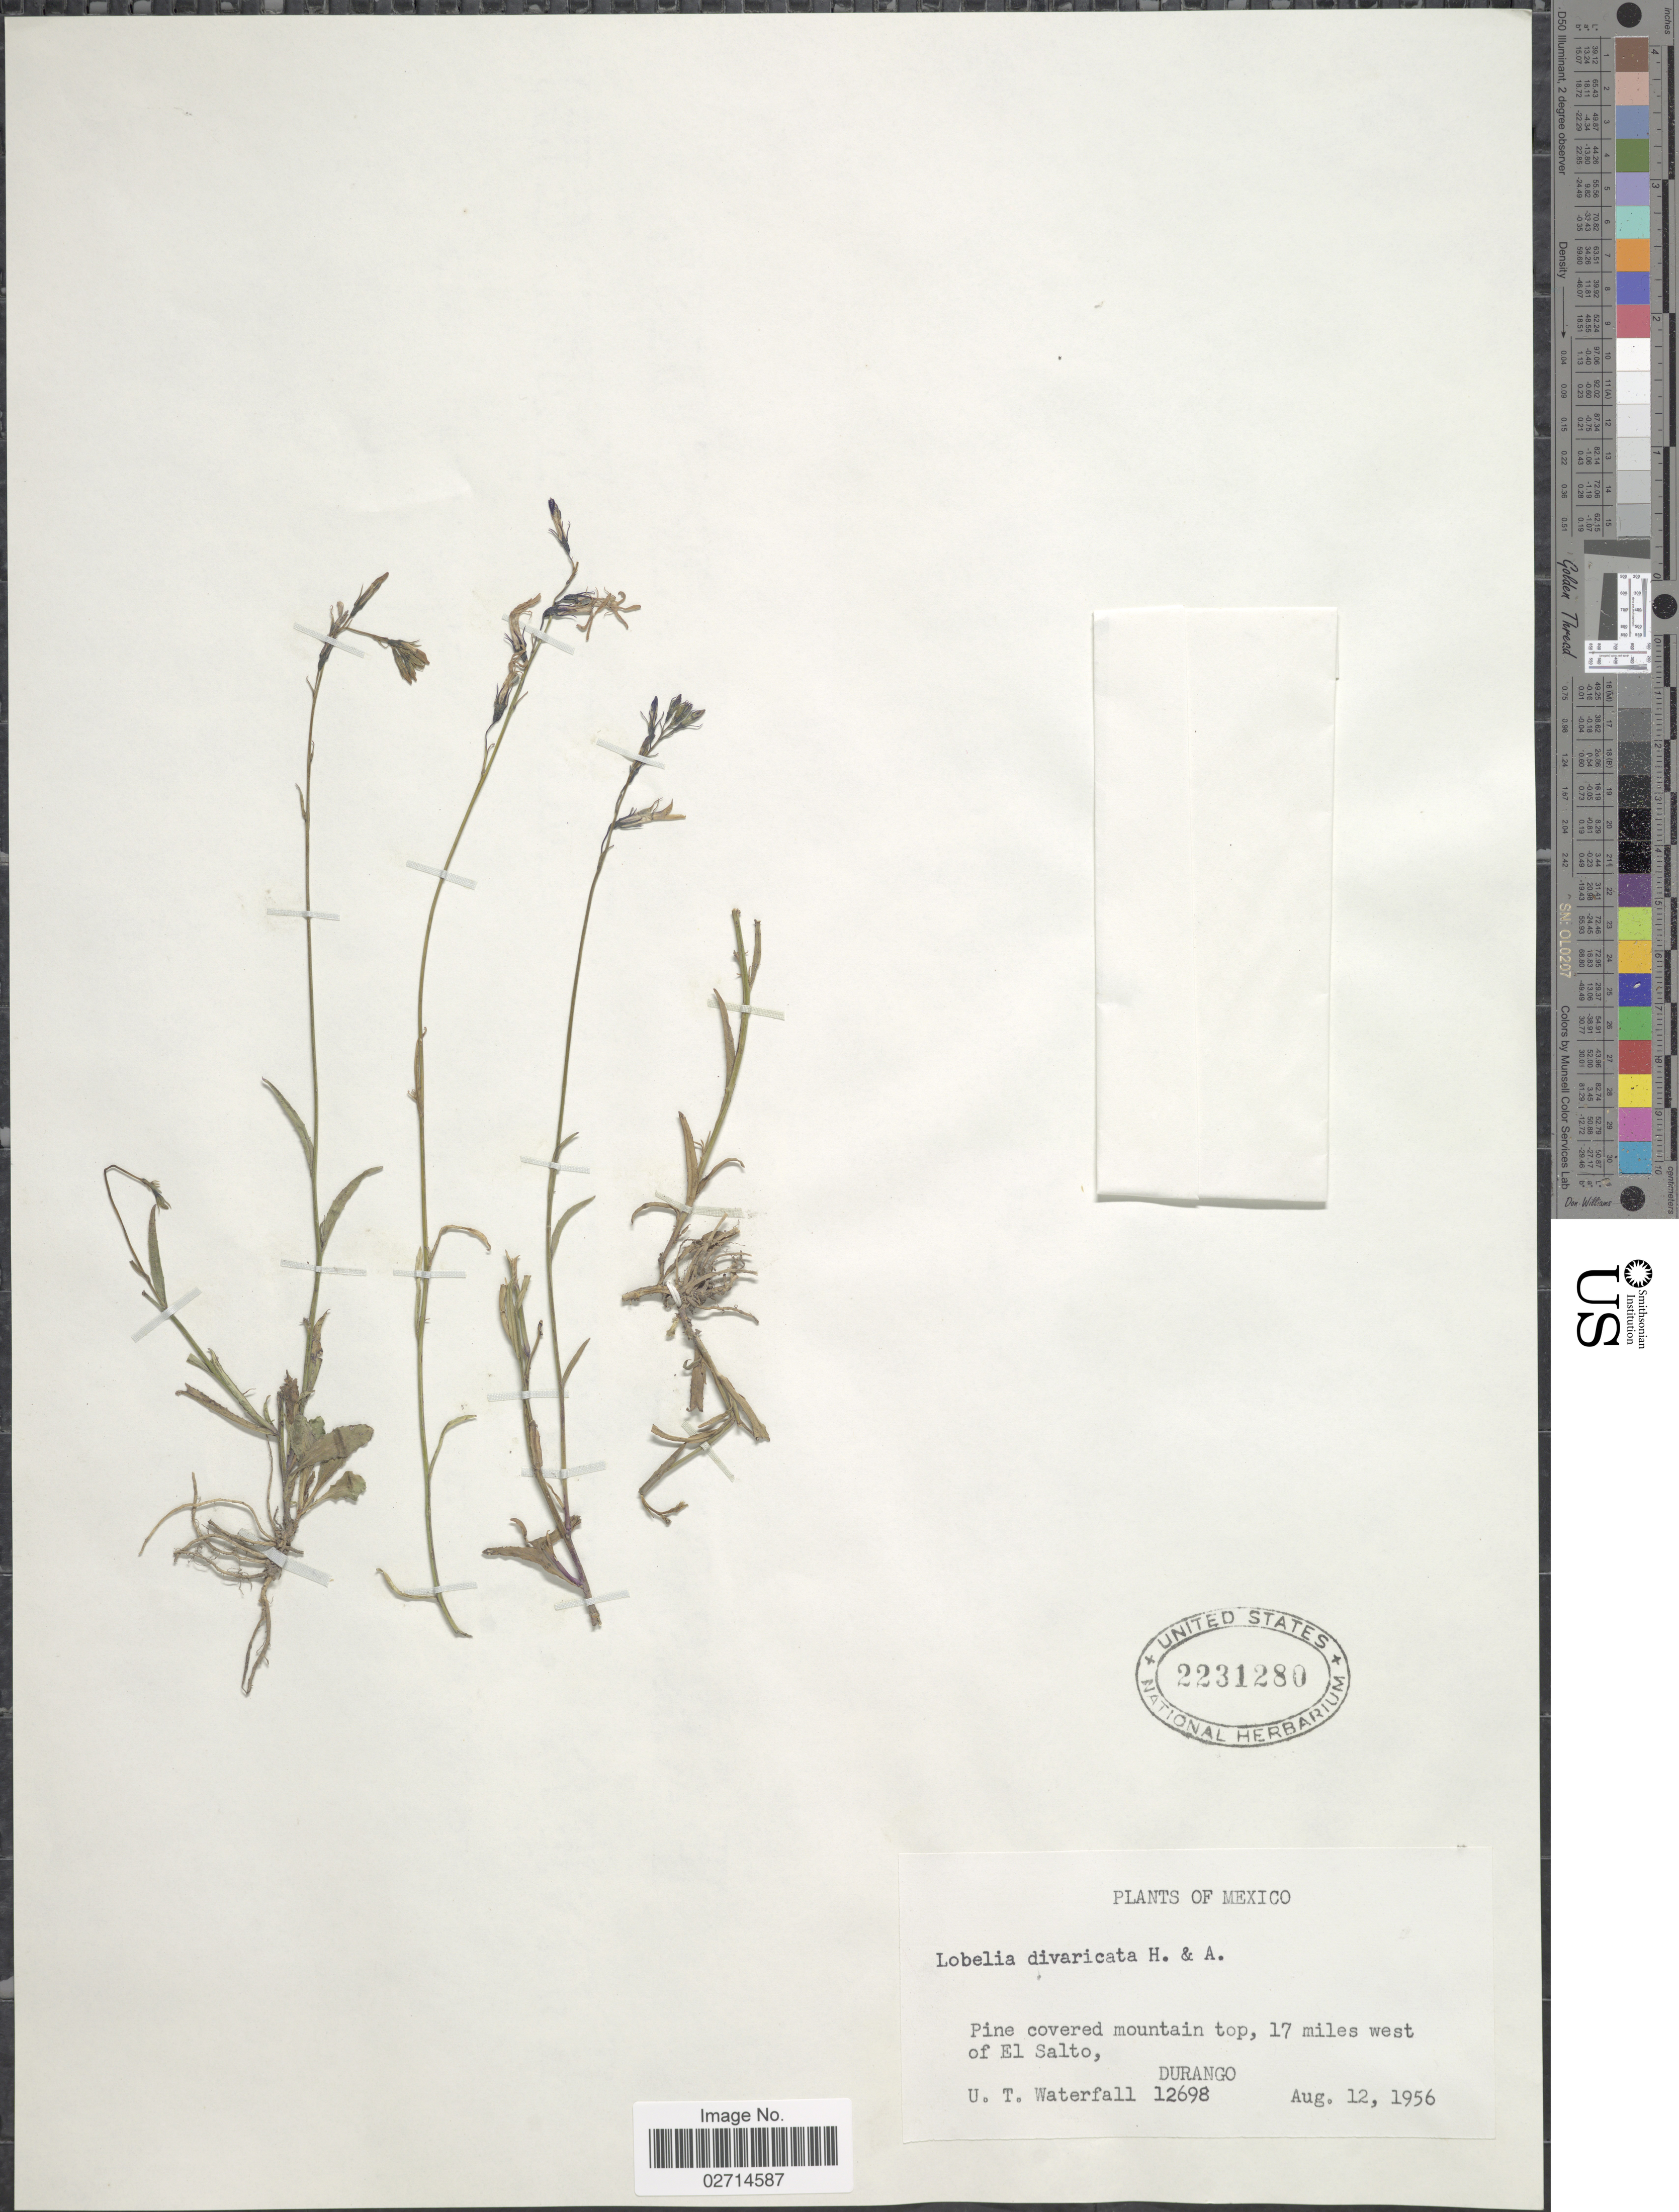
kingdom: Plantae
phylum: Tracheophyta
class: Magnoliopsida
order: Asterales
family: Campanulaceae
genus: Lobelia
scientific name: Lobelia anatina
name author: E. Wimm.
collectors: U. T. Waterfall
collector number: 12698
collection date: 1956-08-12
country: Mexico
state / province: Durango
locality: Pine covered mountain top, 17 miles west of El Salto, Durango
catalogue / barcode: US 2231280